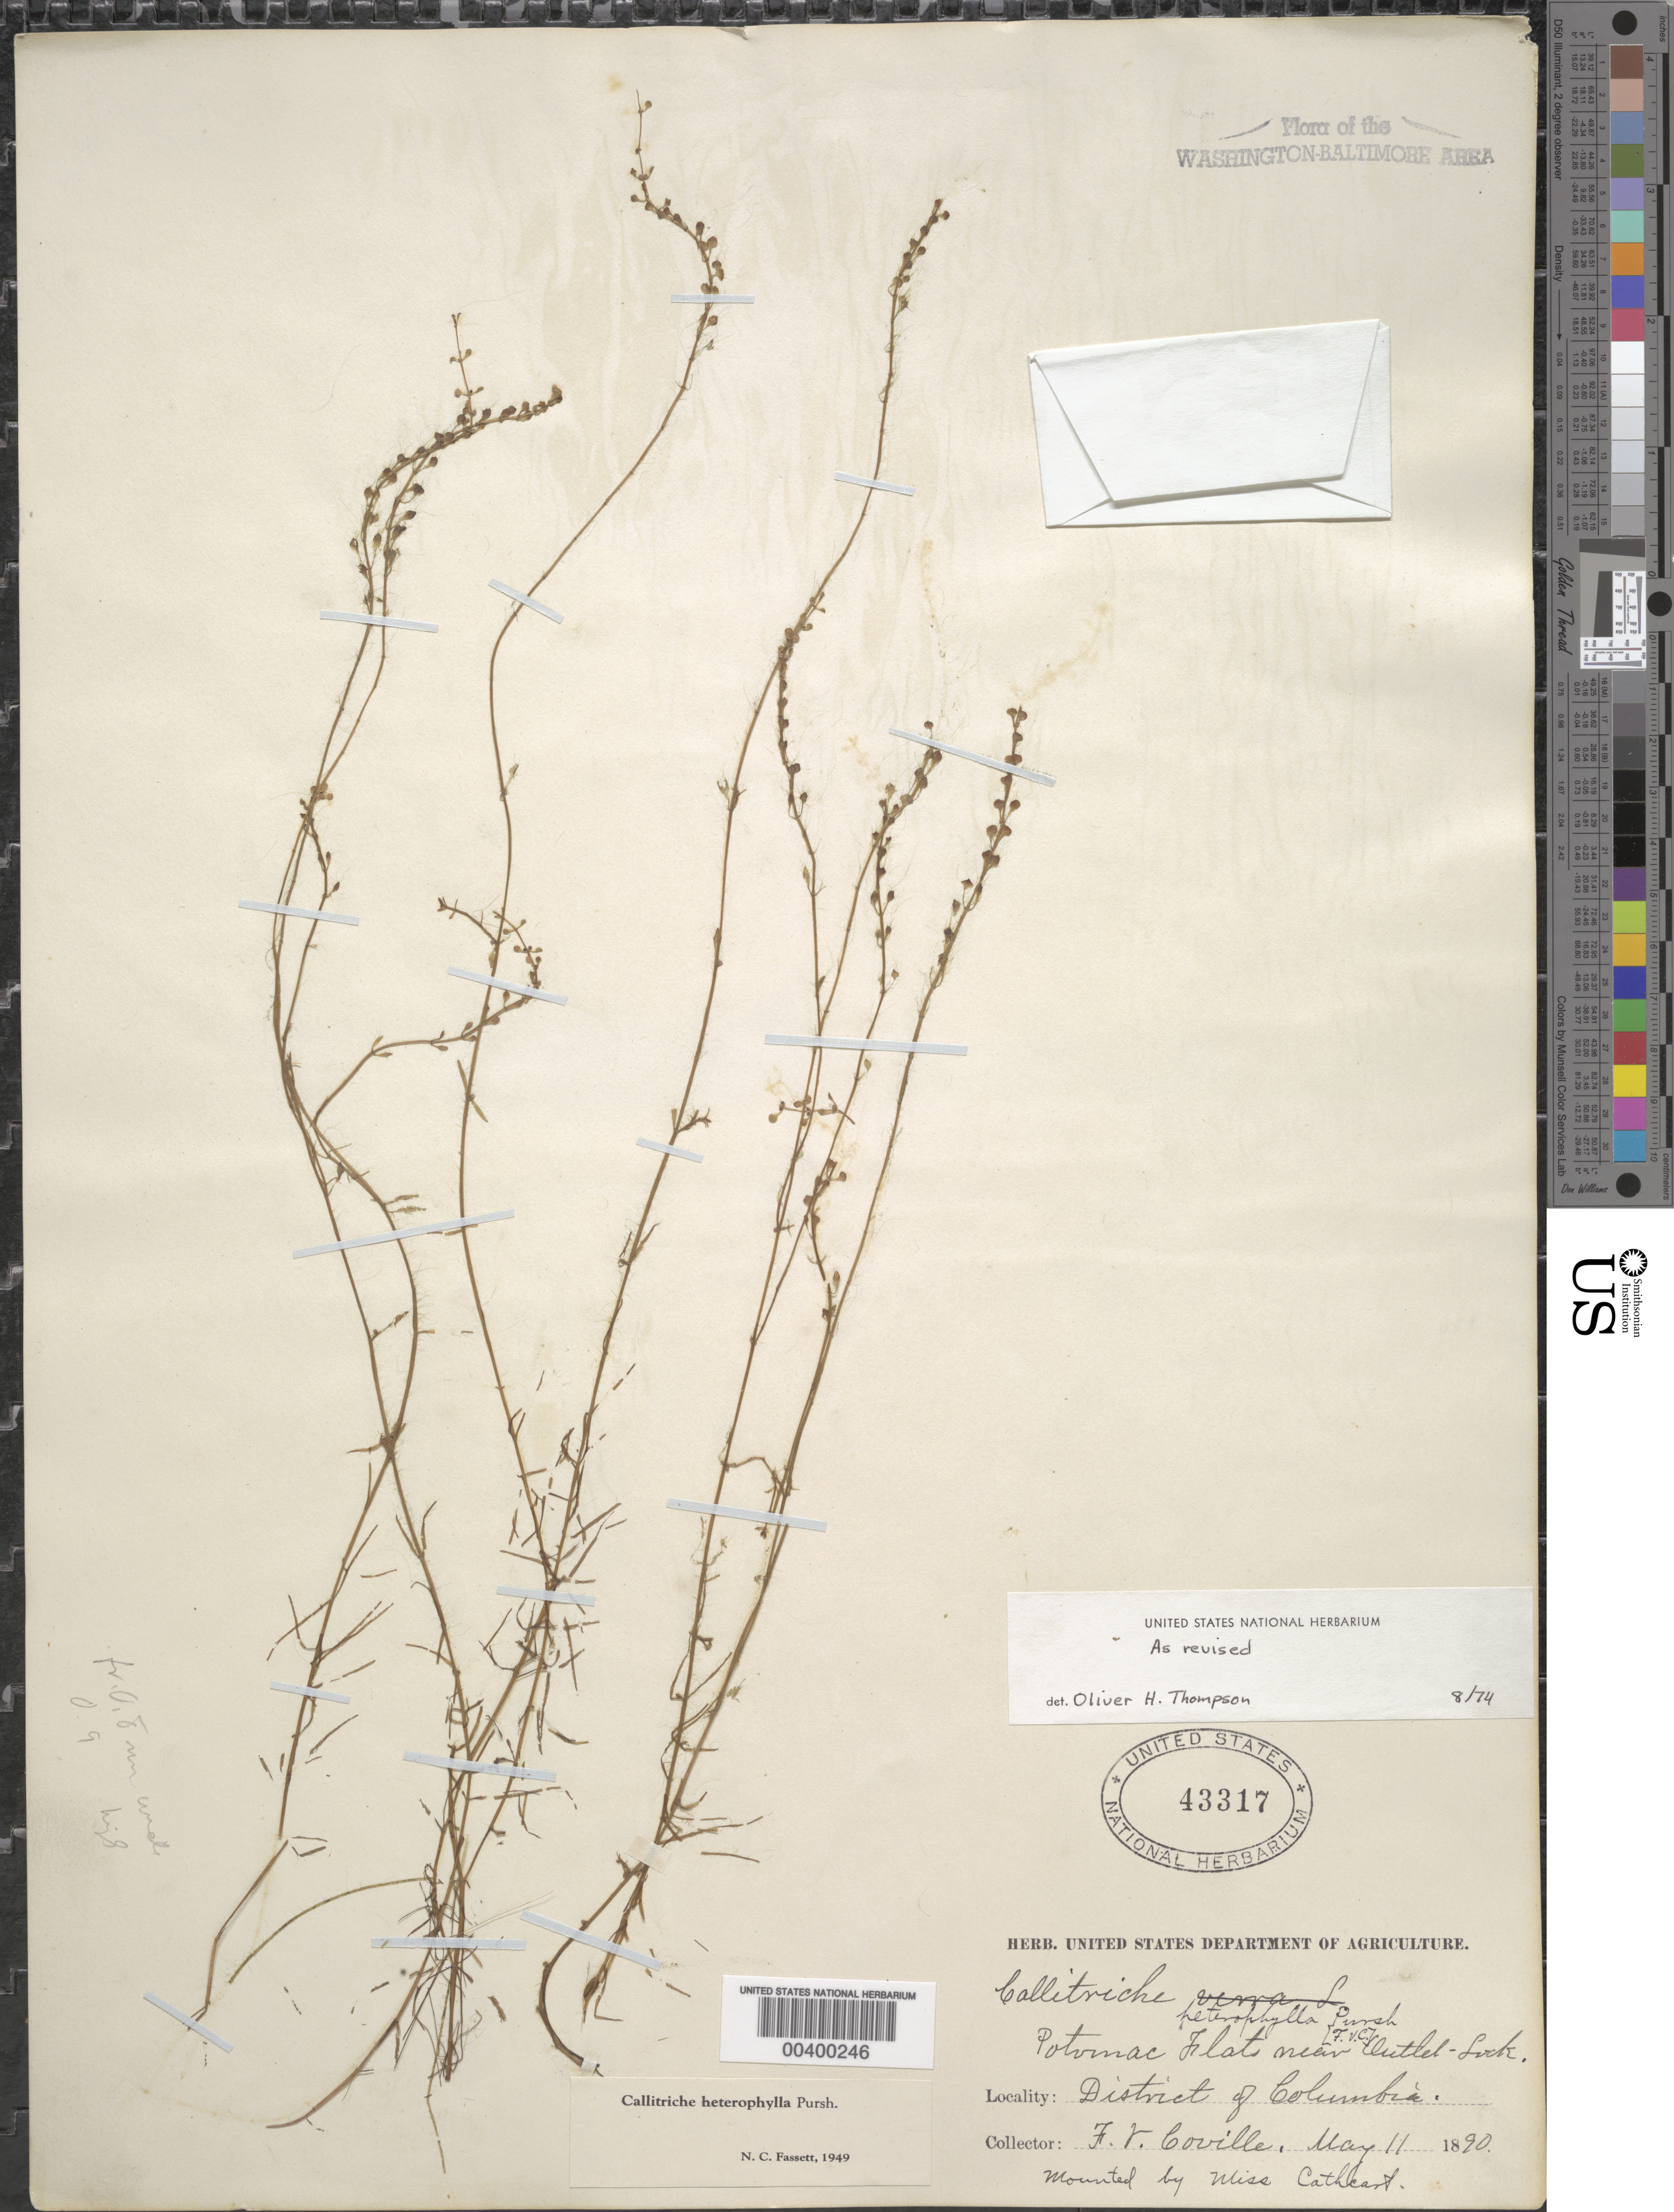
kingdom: Plantae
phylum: Tracheophyta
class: Magnoliopsida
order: Lamiales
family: Plantaginaceae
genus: Callitriche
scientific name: Callitriche heterophylla Pursh emend. Darby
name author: Pursh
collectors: F. V. Coville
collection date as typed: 11 May 1890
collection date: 1890-05-11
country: United States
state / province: District of Columbia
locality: Potomac flats, Outlet Lock vicinity C. & O. Canal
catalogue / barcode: US 43317